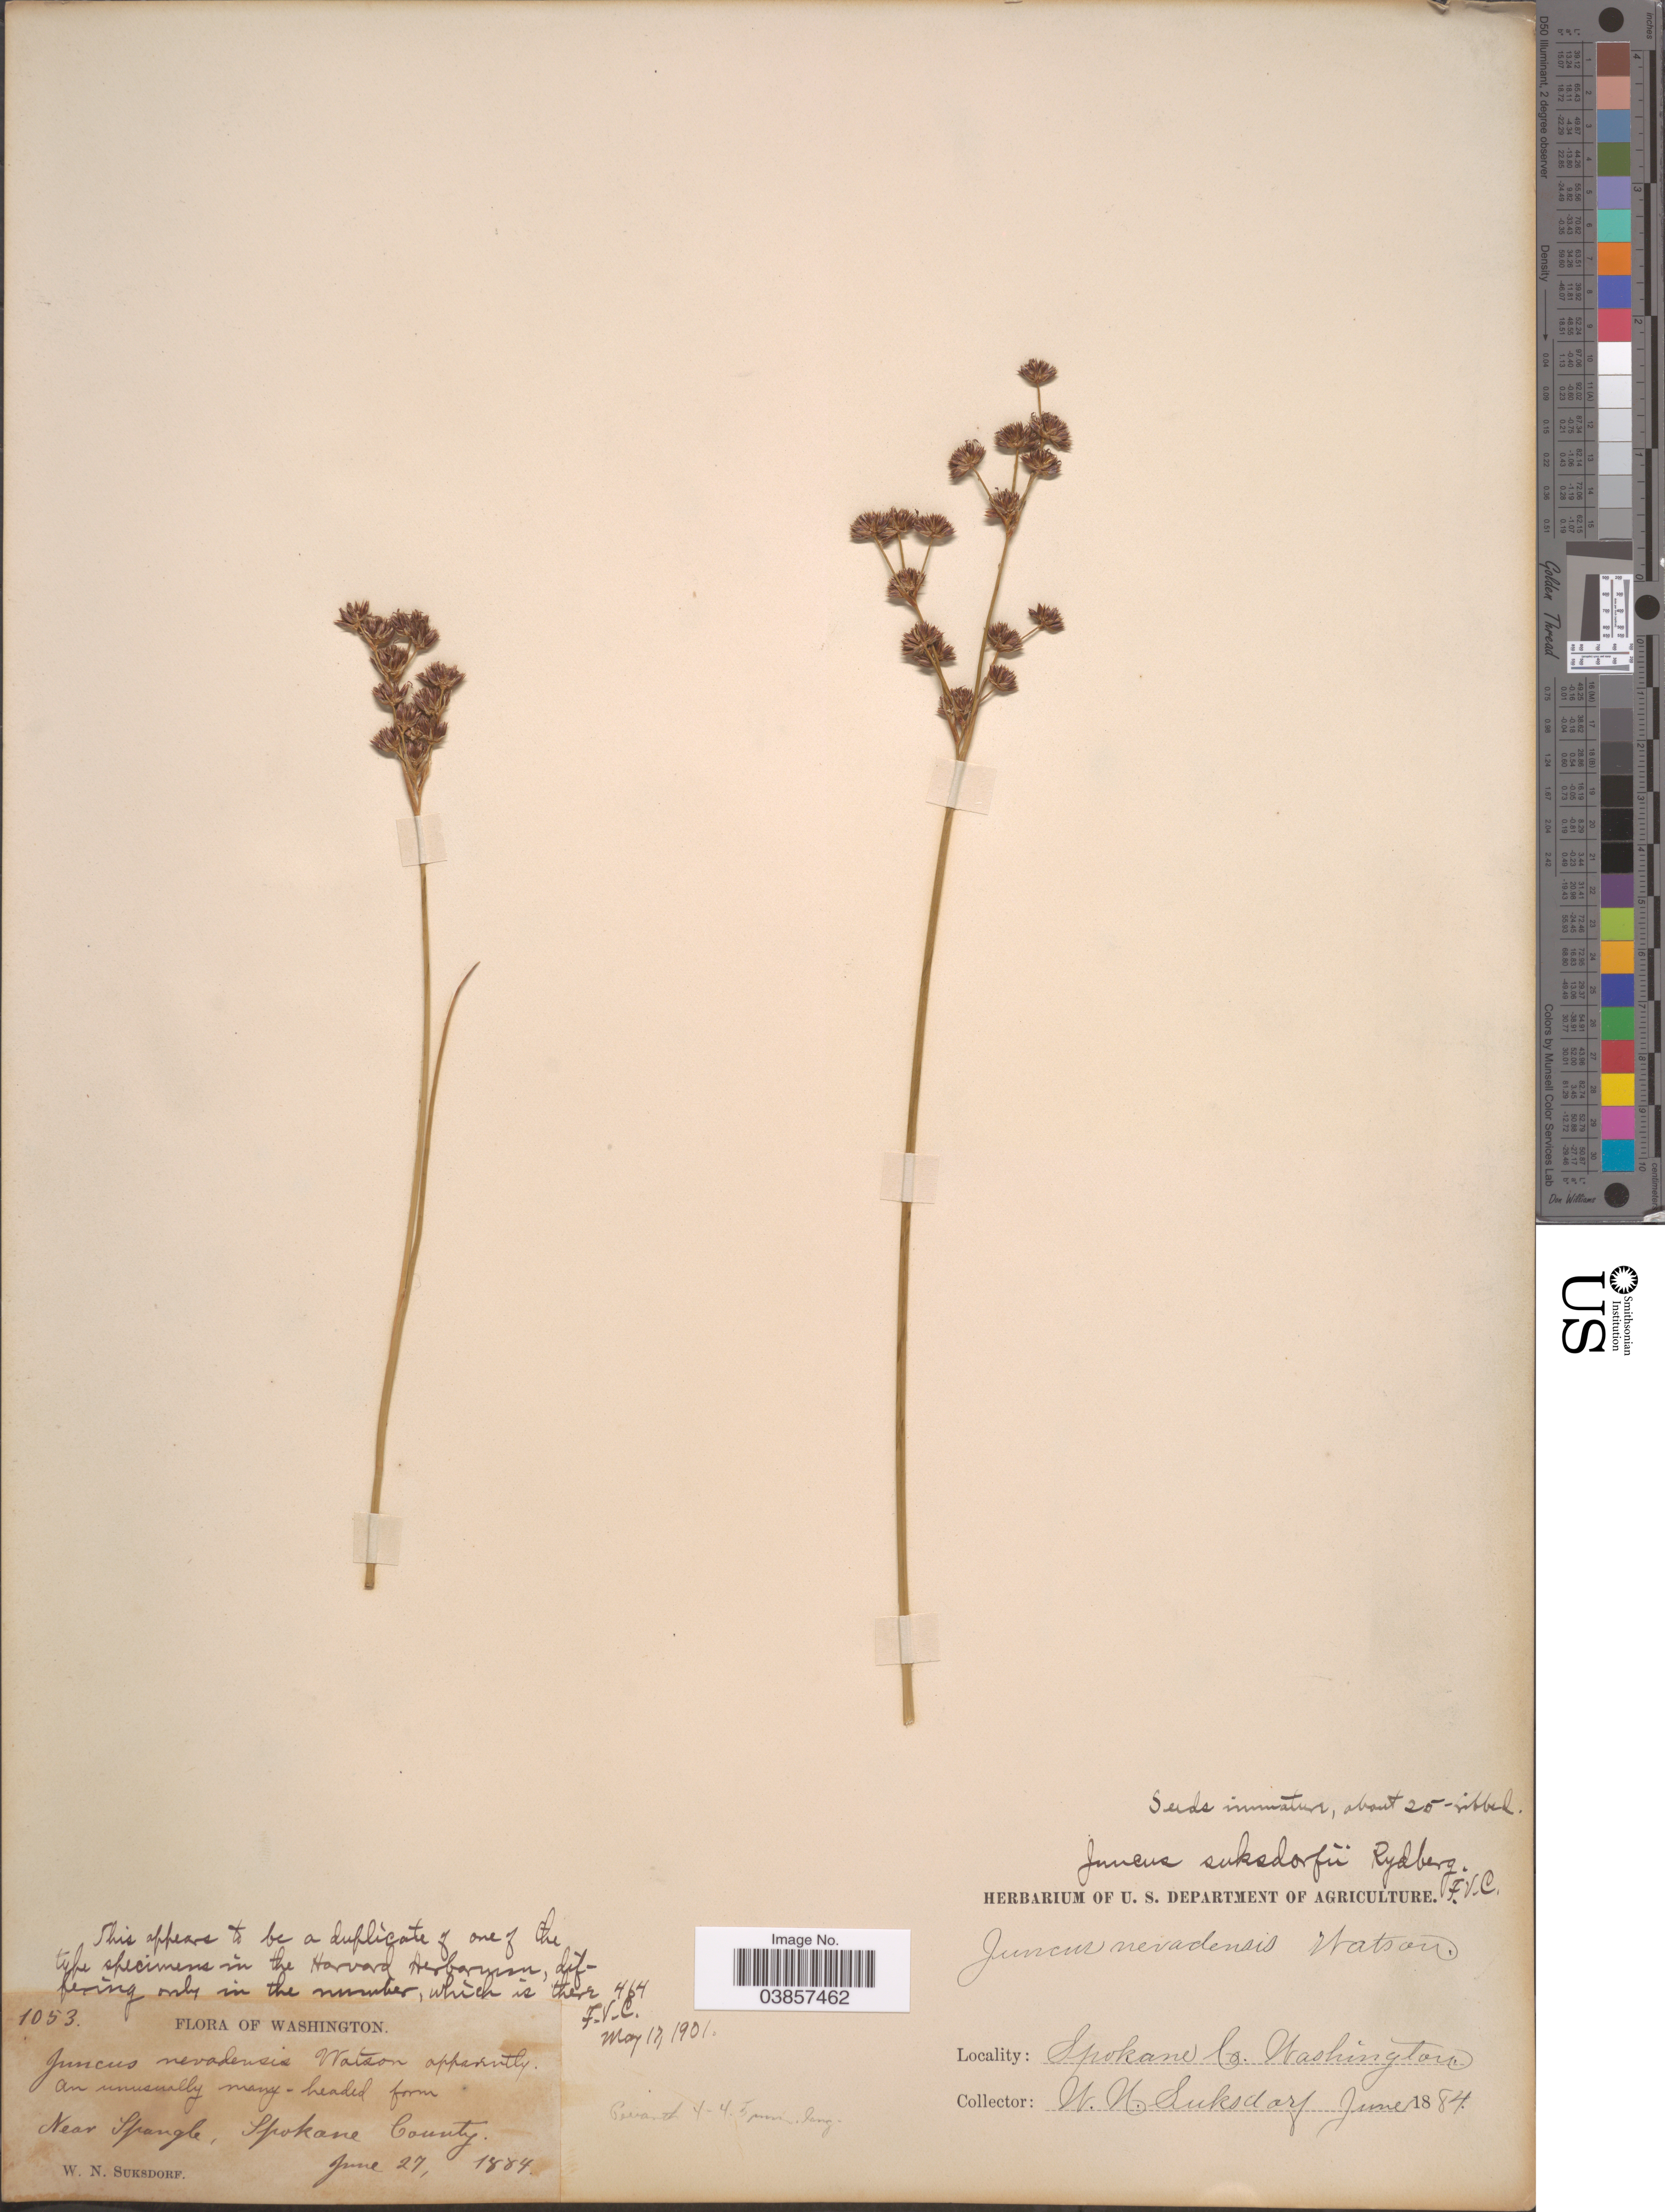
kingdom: Plantae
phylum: Tracheophyta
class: Liliopsida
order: Poales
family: Juncaceae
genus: Juncus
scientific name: Juncus suksdorfii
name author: Rydb.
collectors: W. N. Suksdorf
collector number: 1053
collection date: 1884-06-27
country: United States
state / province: Washington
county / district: Spokane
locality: Near Spangle, Spokane County.